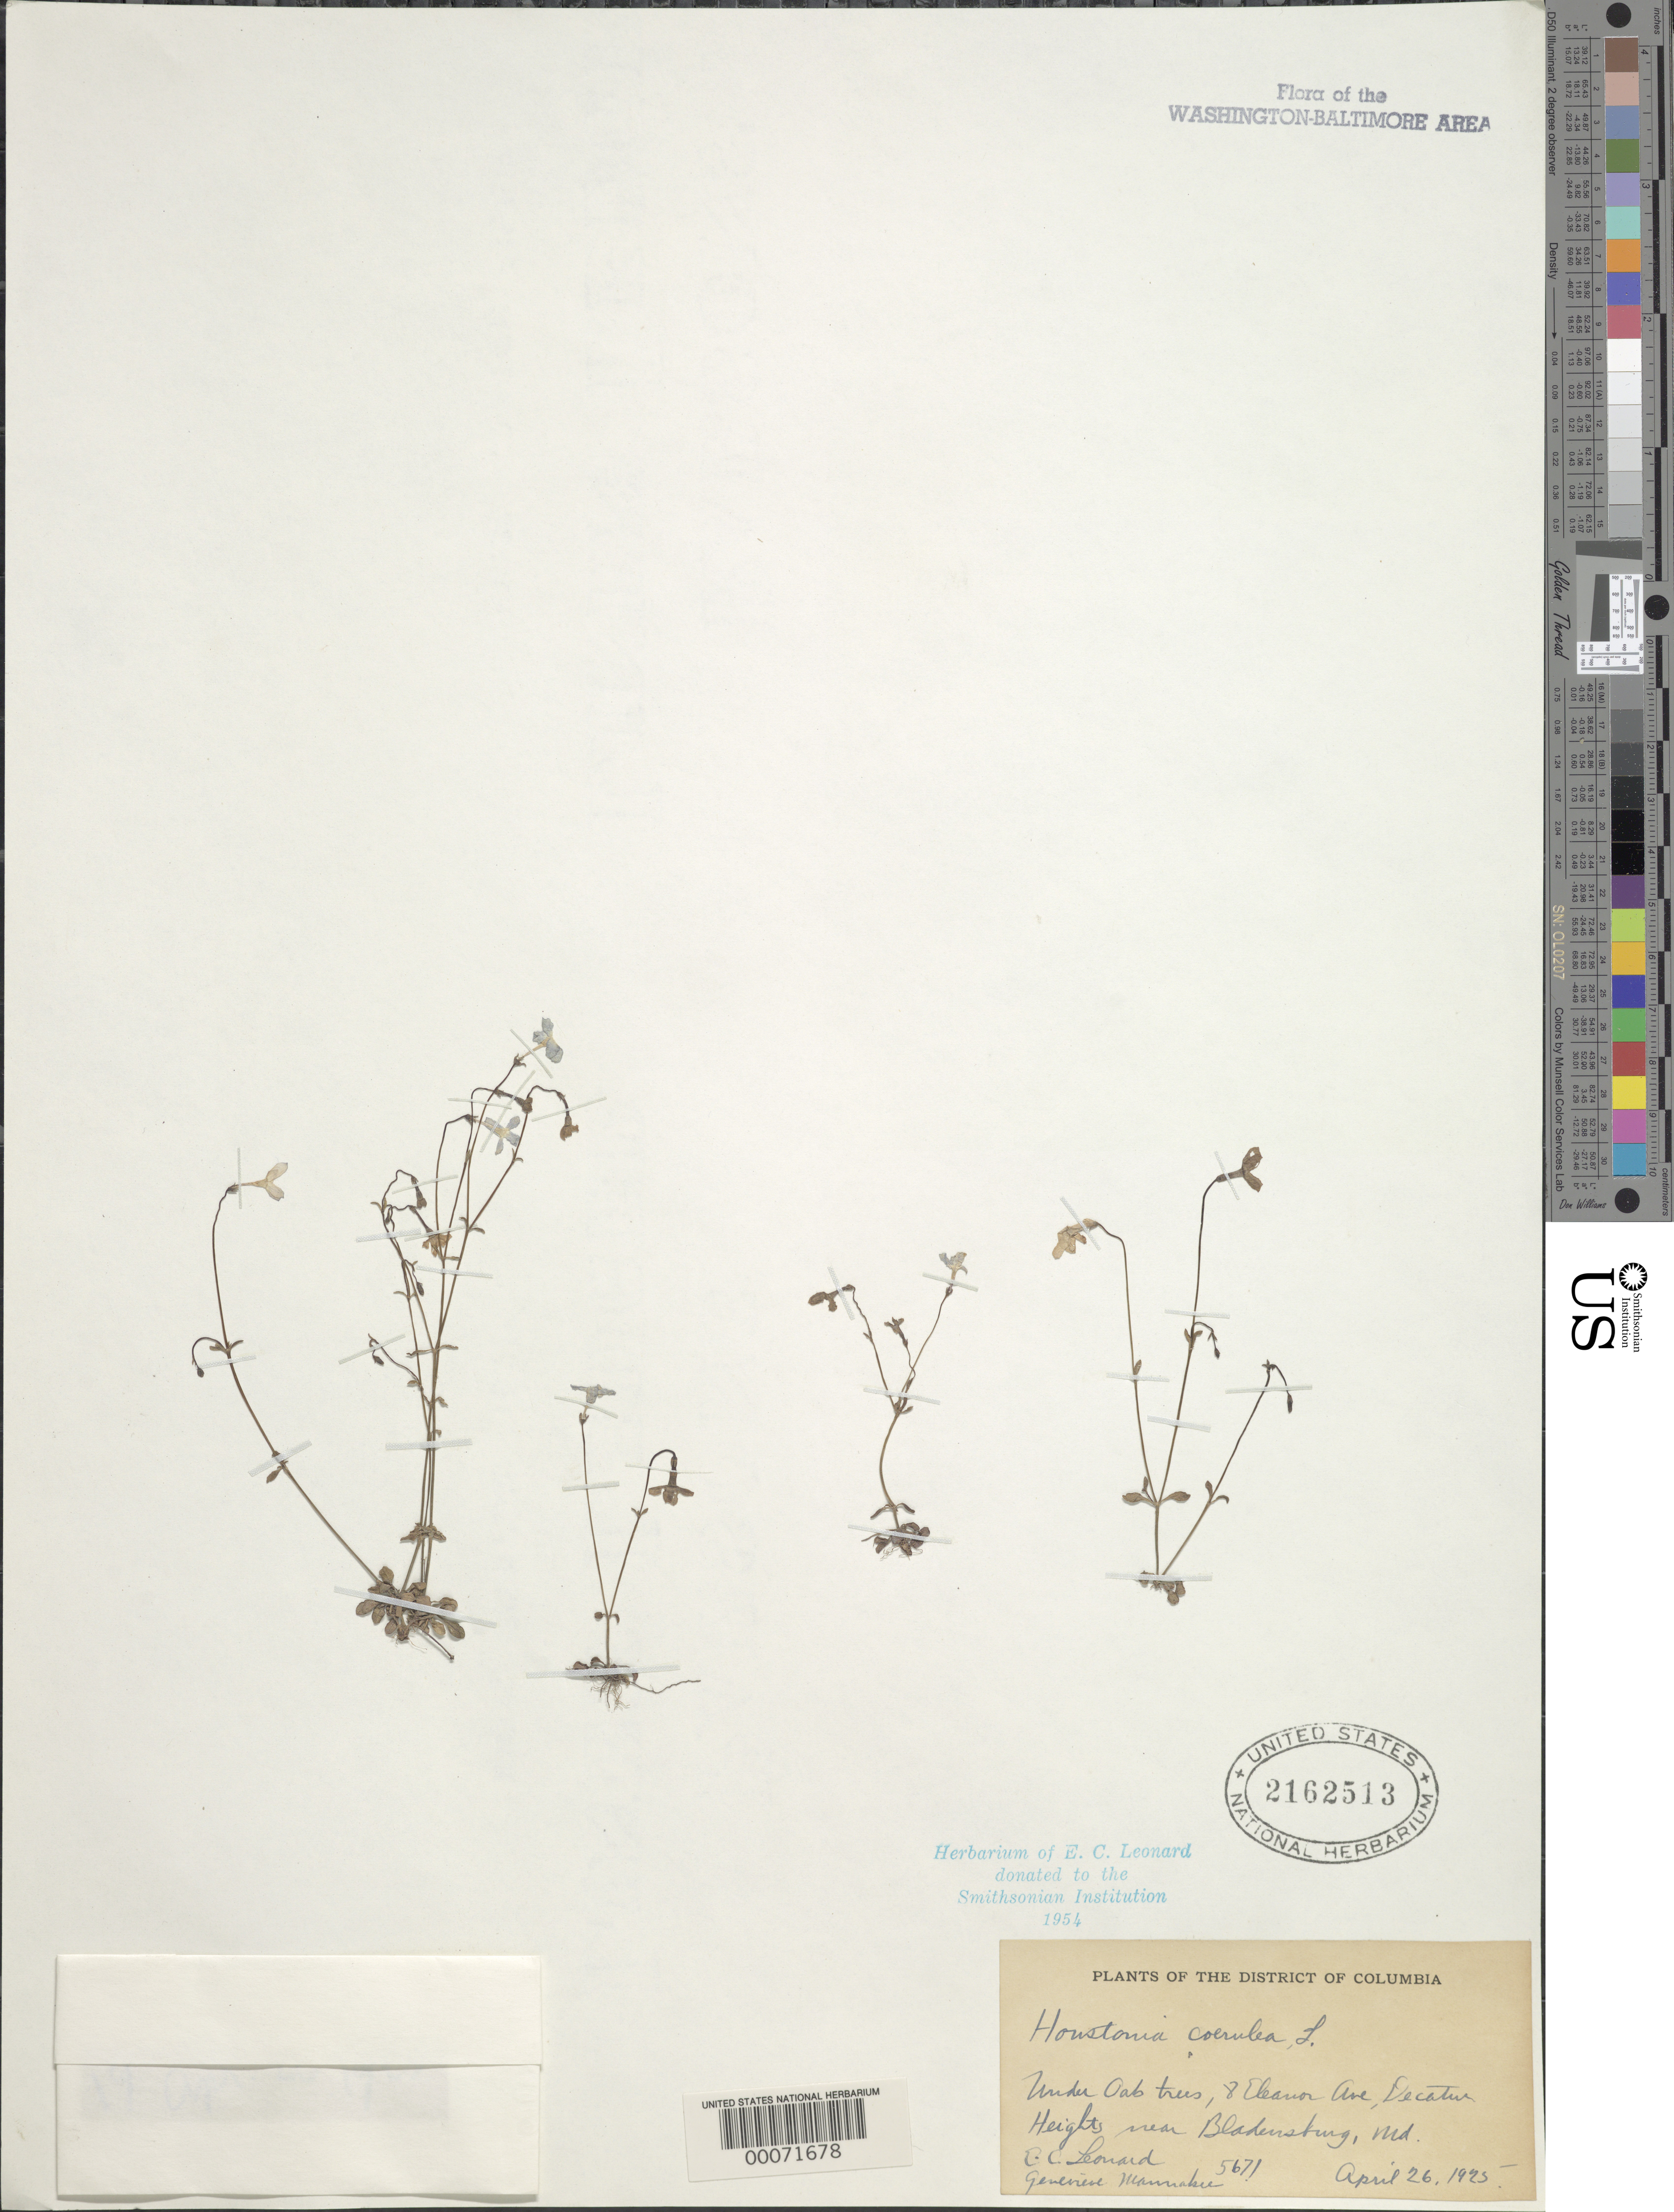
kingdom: Plantae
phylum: Tracheophyta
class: Magnoliopsida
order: Gentianales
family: Rubiaceae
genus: Houstonia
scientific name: Houstonia caerulea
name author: L.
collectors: E. C. Leonard & G. Mannakee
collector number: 56710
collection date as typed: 26 Apr 1925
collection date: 1925-04-26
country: United States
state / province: Maryland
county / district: Prince George's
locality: Bladensburg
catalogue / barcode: US 2162513